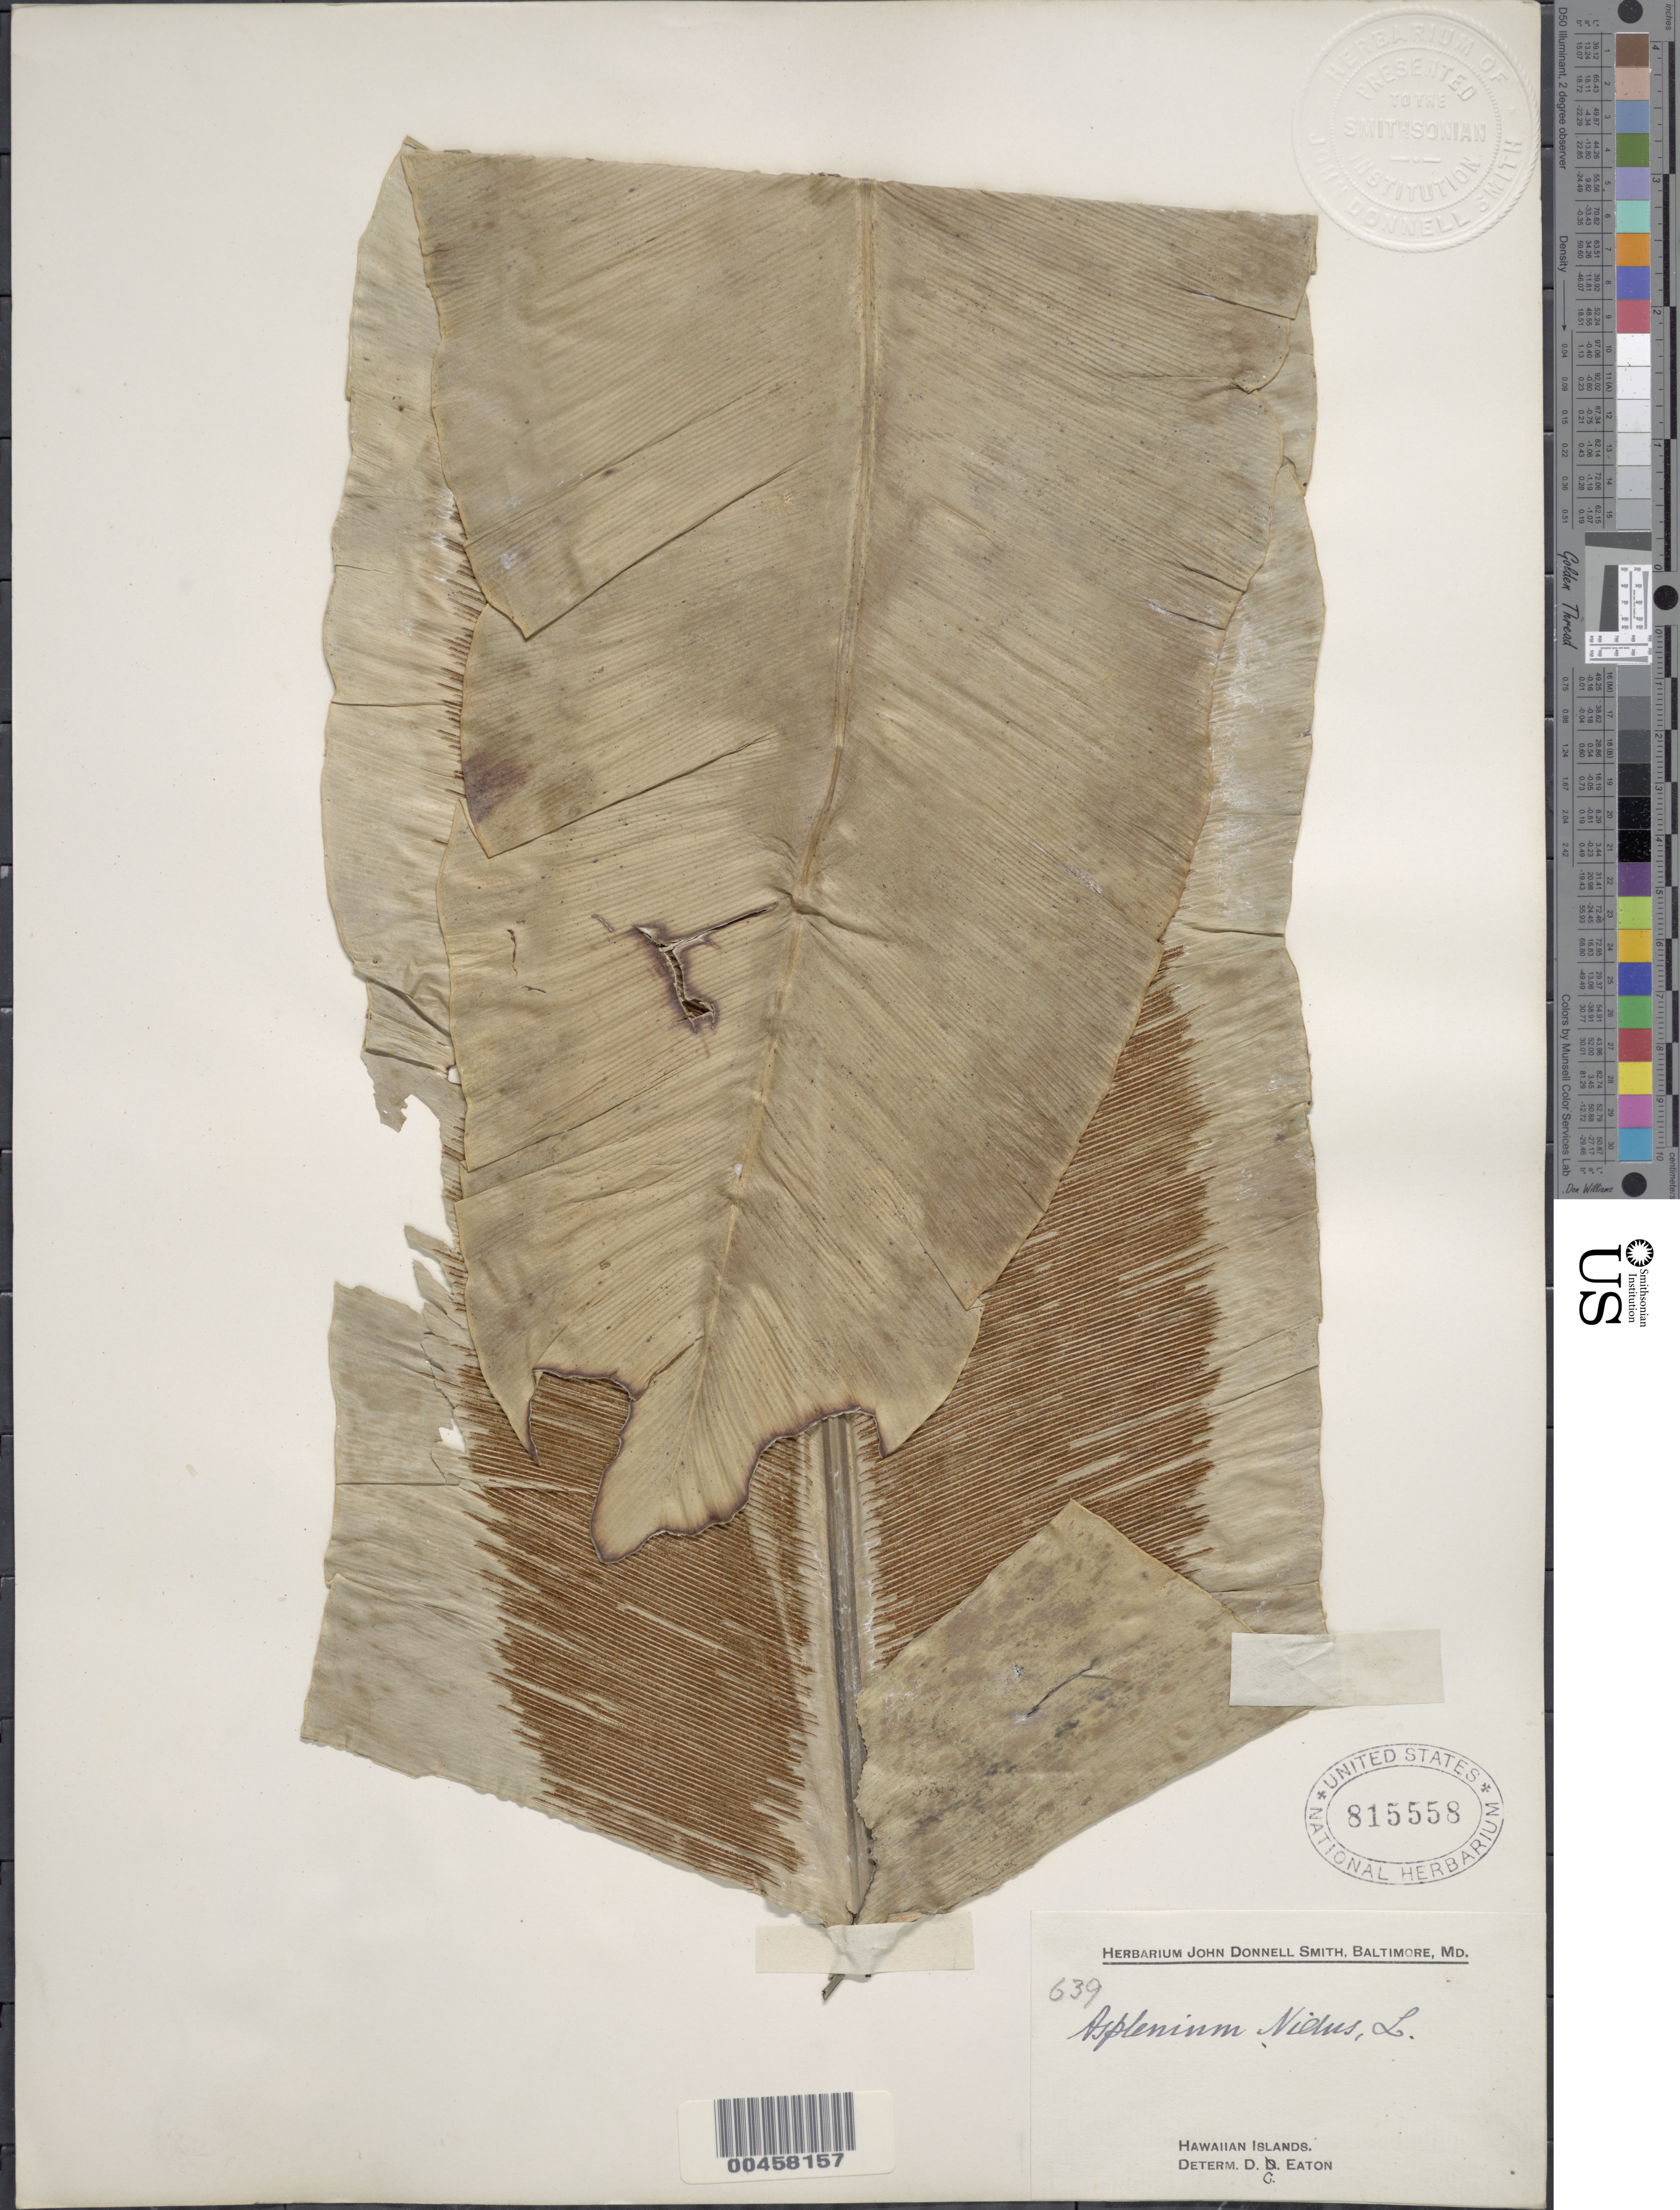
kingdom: Plantae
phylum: Tracheophyta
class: Polypodiopsida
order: Polypodiales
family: Aspleniaceae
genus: Asplenium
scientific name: Asplenium nidus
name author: L.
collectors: J. Donnell Smith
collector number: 639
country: United States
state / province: Hawaii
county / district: Hawaii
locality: Hawaiian Islands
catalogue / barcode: US 815558